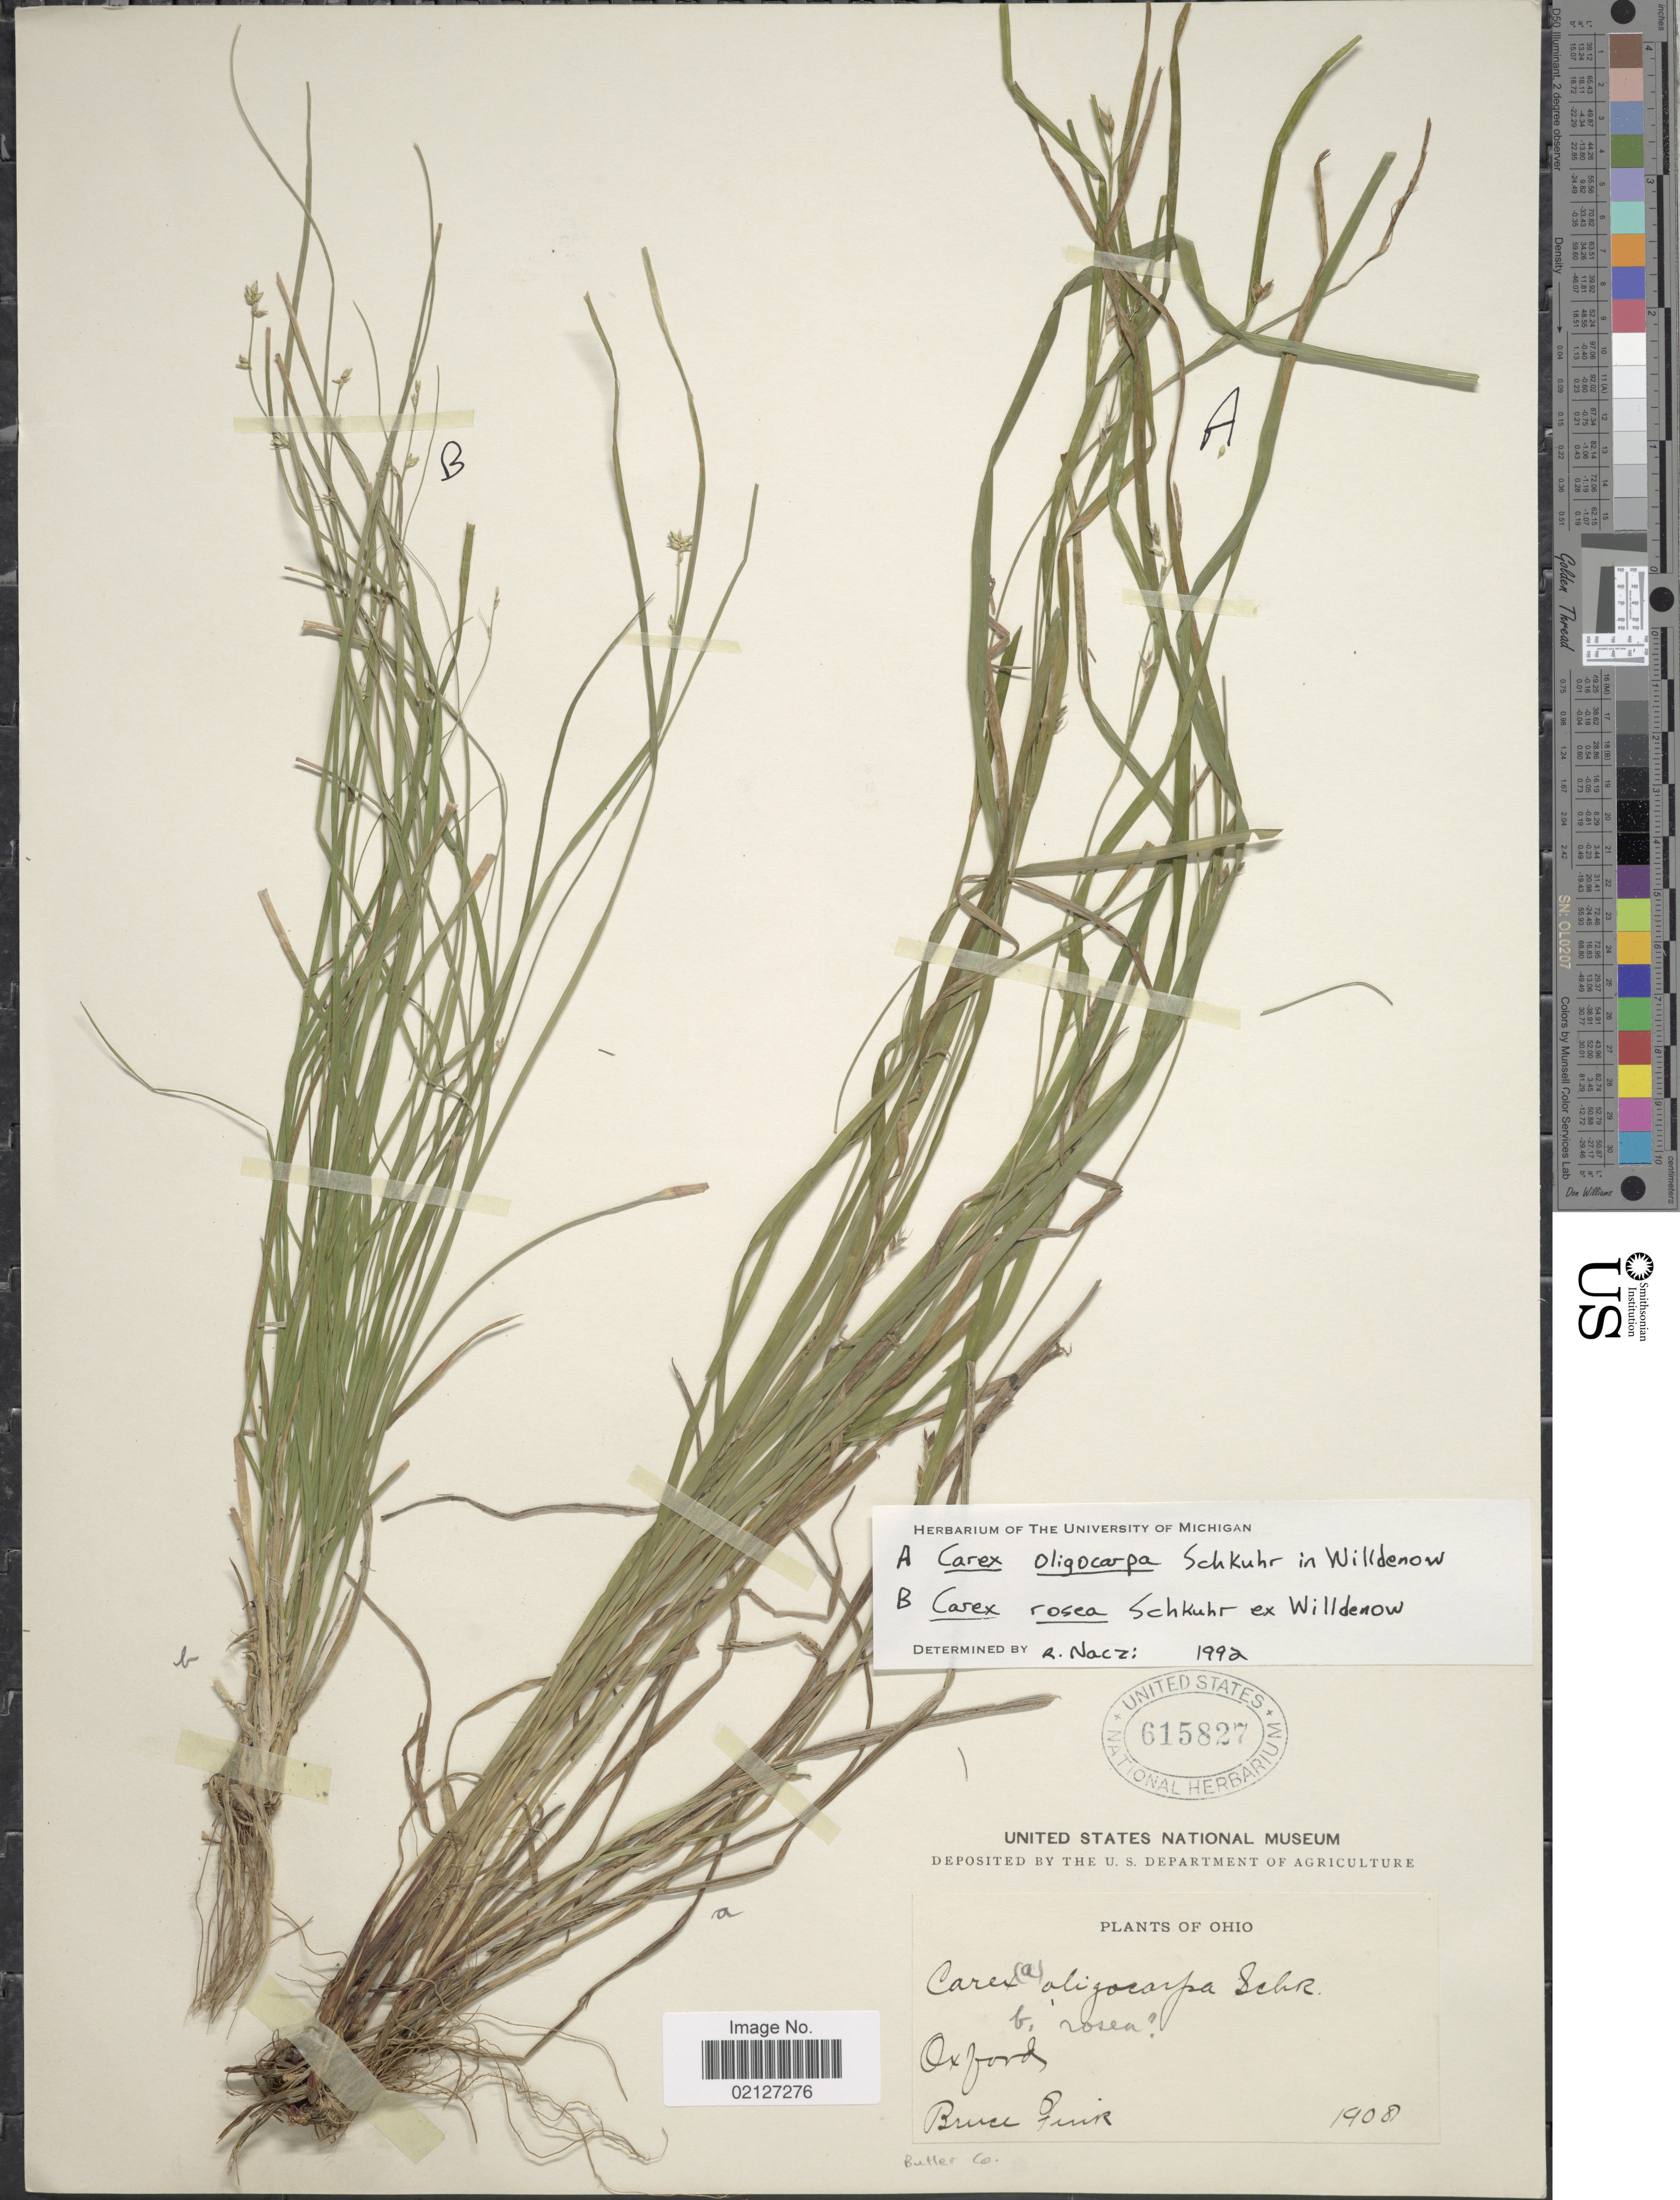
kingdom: Plantae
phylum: Tracheophyta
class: Liliopsida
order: Poales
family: Cyperaceae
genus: Carex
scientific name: Carex oligocarpa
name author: Willd.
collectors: B. Fink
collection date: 1908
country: United States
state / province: Ohio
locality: Oxford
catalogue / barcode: US 615827